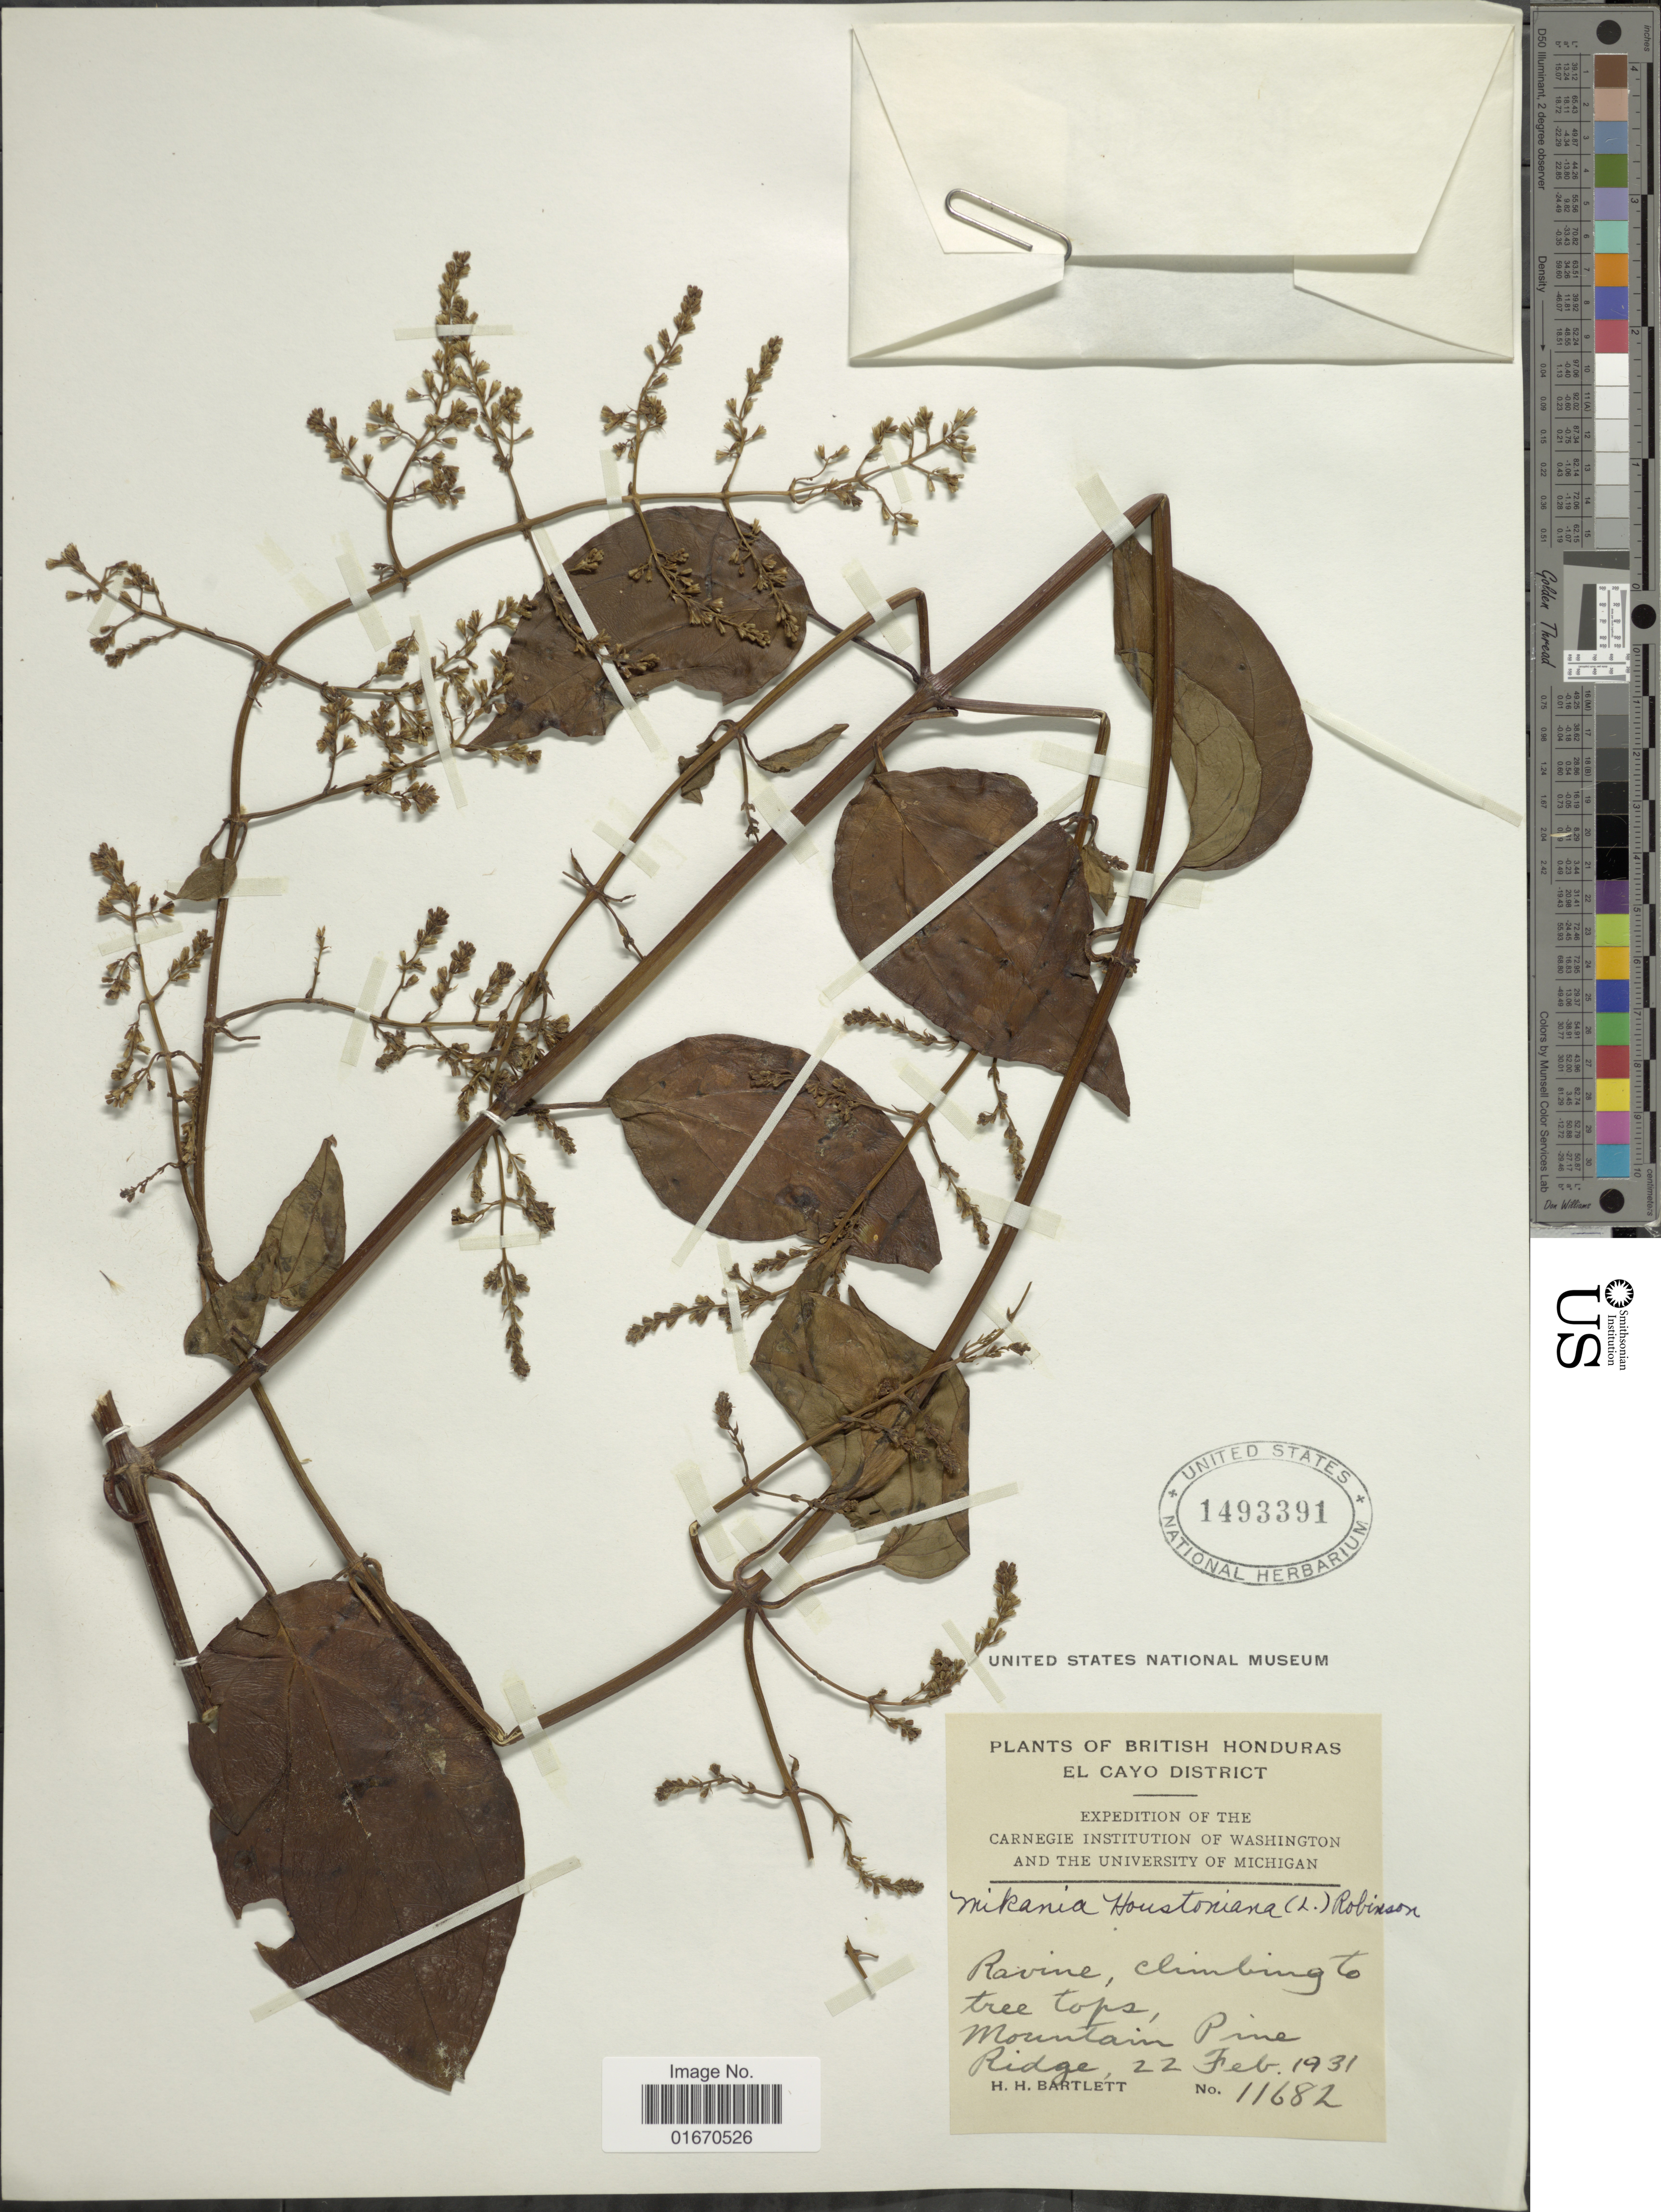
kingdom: Plantae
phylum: Tracheophyta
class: Magnoliopsida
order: Asterales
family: Asteraceae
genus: Mikania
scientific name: Mikania houstoniana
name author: (L.) B.L. Rob.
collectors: H. H. Bartlett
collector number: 11682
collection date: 1931-02-22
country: Belize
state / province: Cayo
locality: British Honduras, El Cayo District, Mountain Pine Ridge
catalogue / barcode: US 1493391